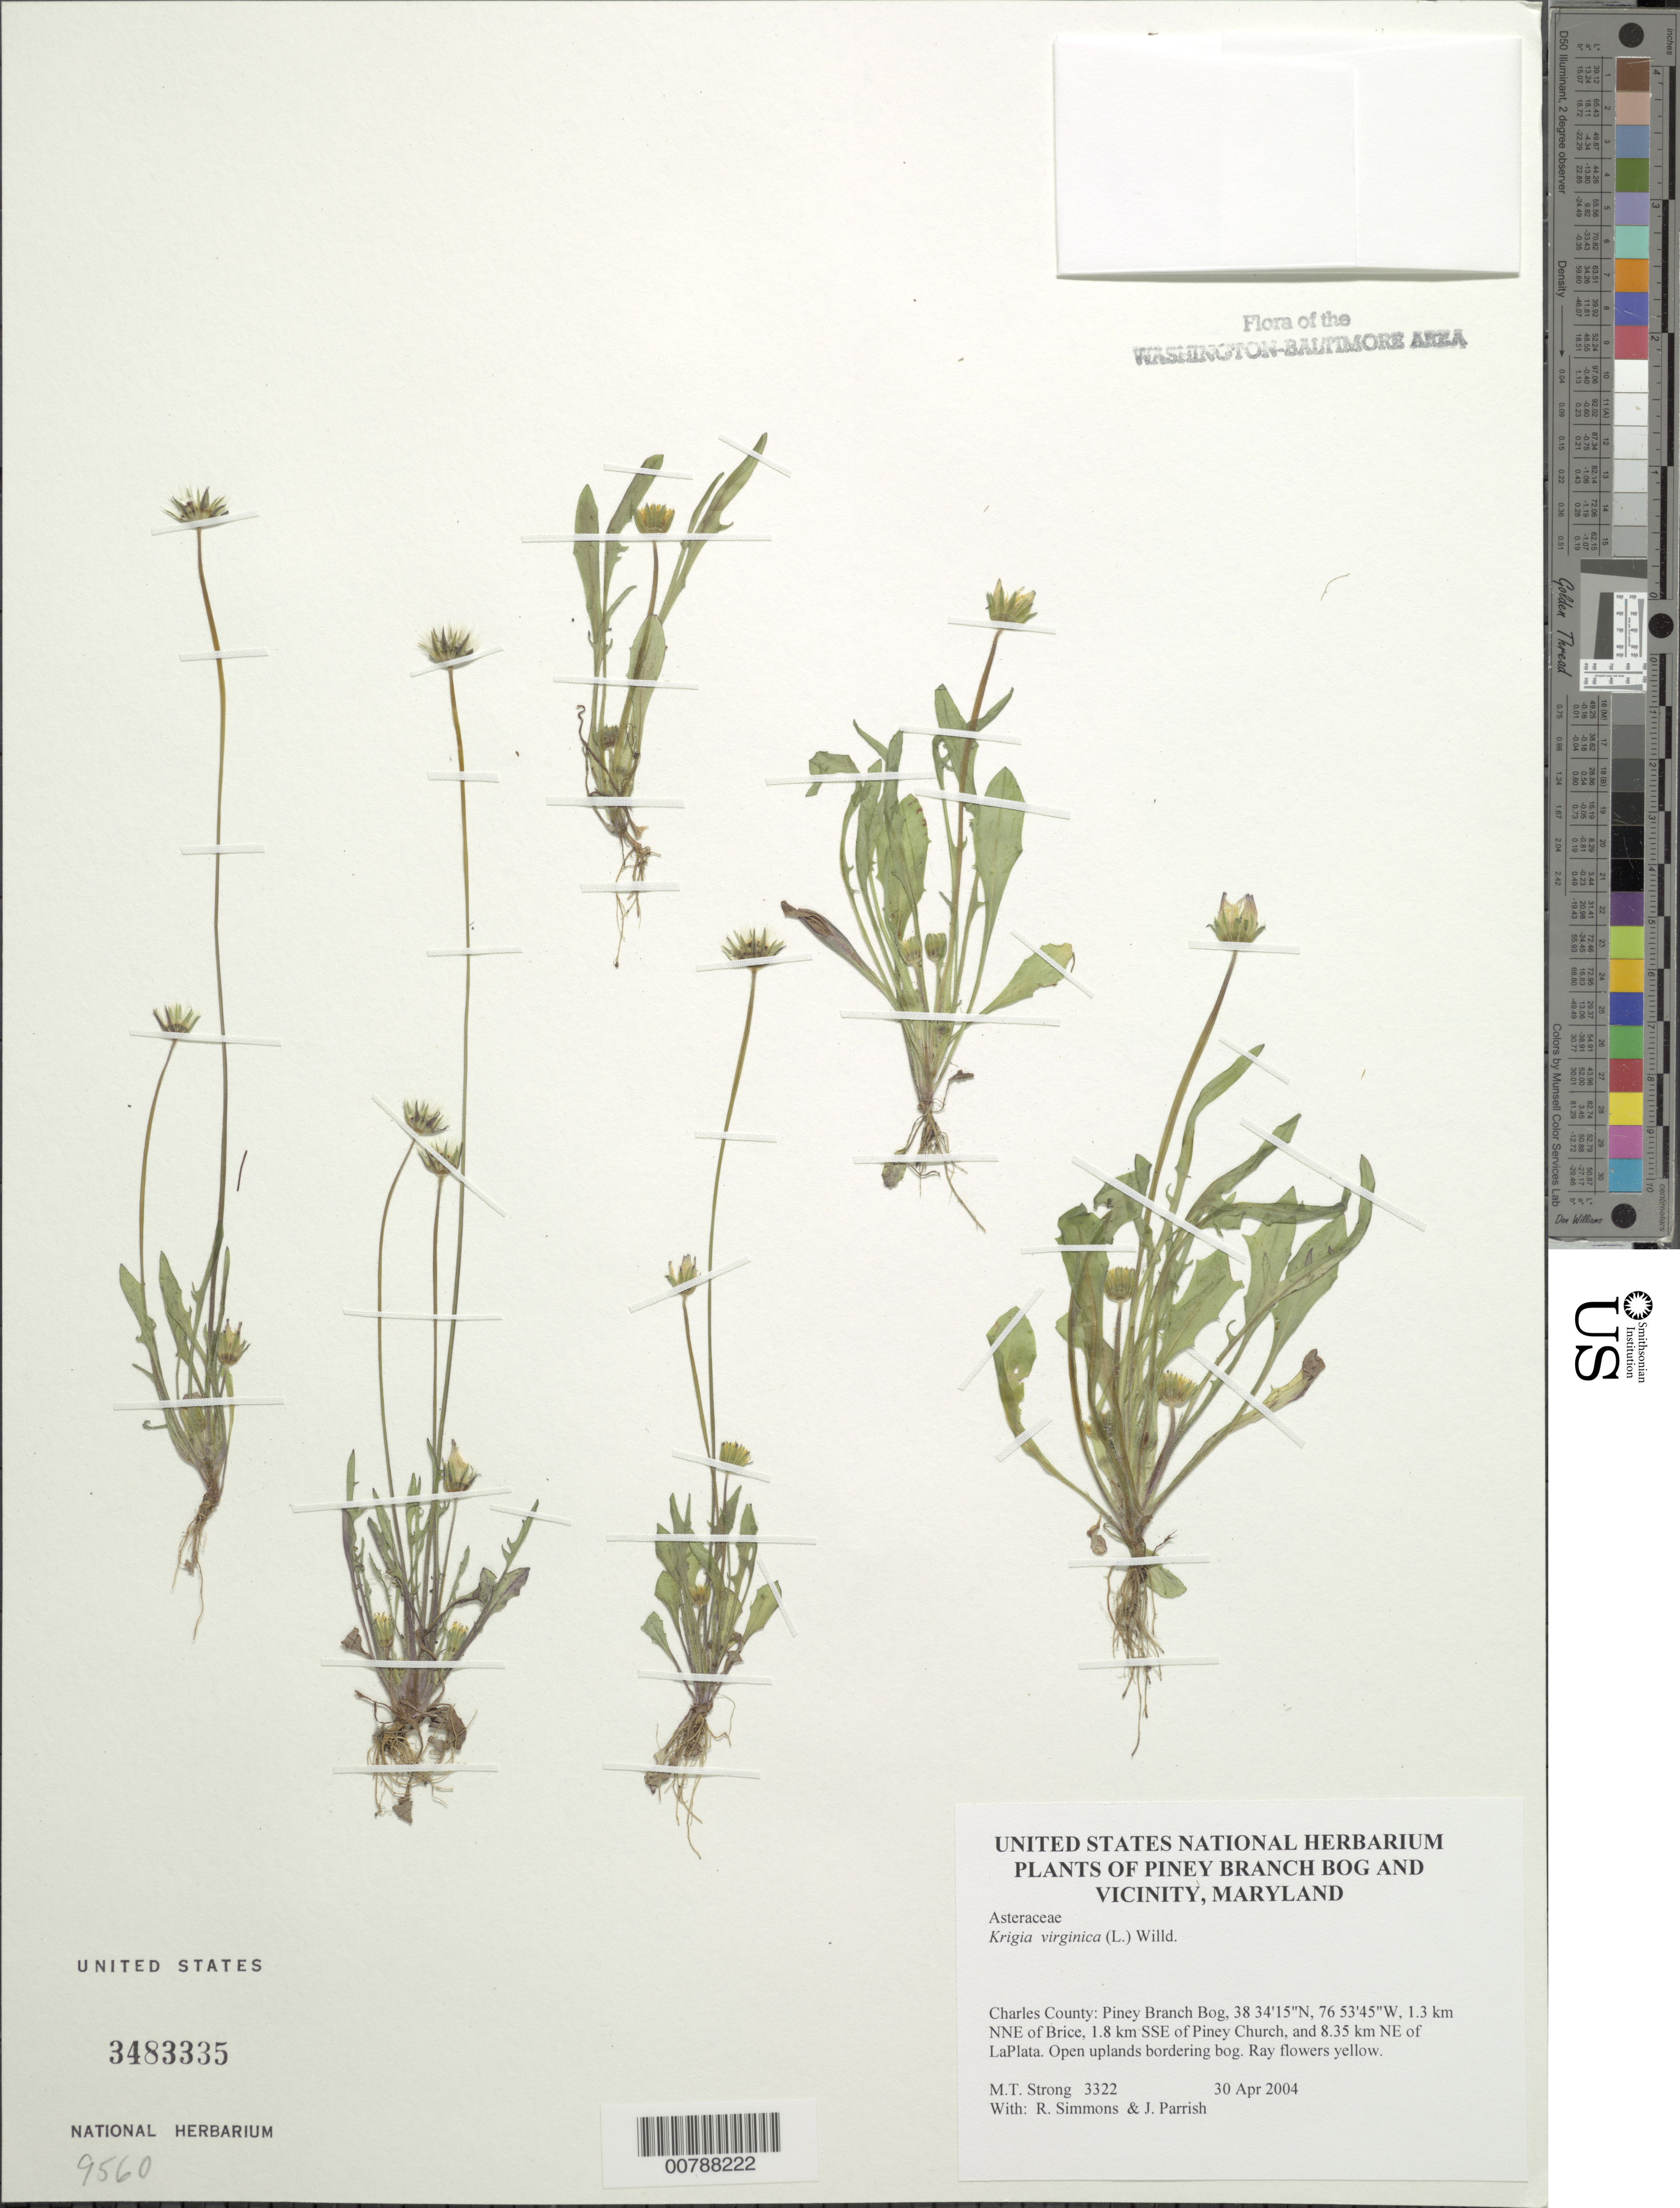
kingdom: Plantae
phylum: Tracheophyta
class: Magnoliopsida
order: Asterales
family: Asteraceae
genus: Krigia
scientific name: Krigia virginica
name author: (L.) Willd.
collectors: M. T. Strong, R. B. Simmons & J. Parrish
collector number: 3322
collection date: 2004-04-30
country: United States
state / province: Maryland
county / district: Charles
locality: Piney Branch Bog, 1.3 km NNE of Brice, 1.8 km SSE of Piney Church, and 8.35 km NE of LaPlata.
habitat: Open upland bordering bog.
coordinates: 38 34 15 N, 76 53 45 W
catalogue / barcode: US 3483335